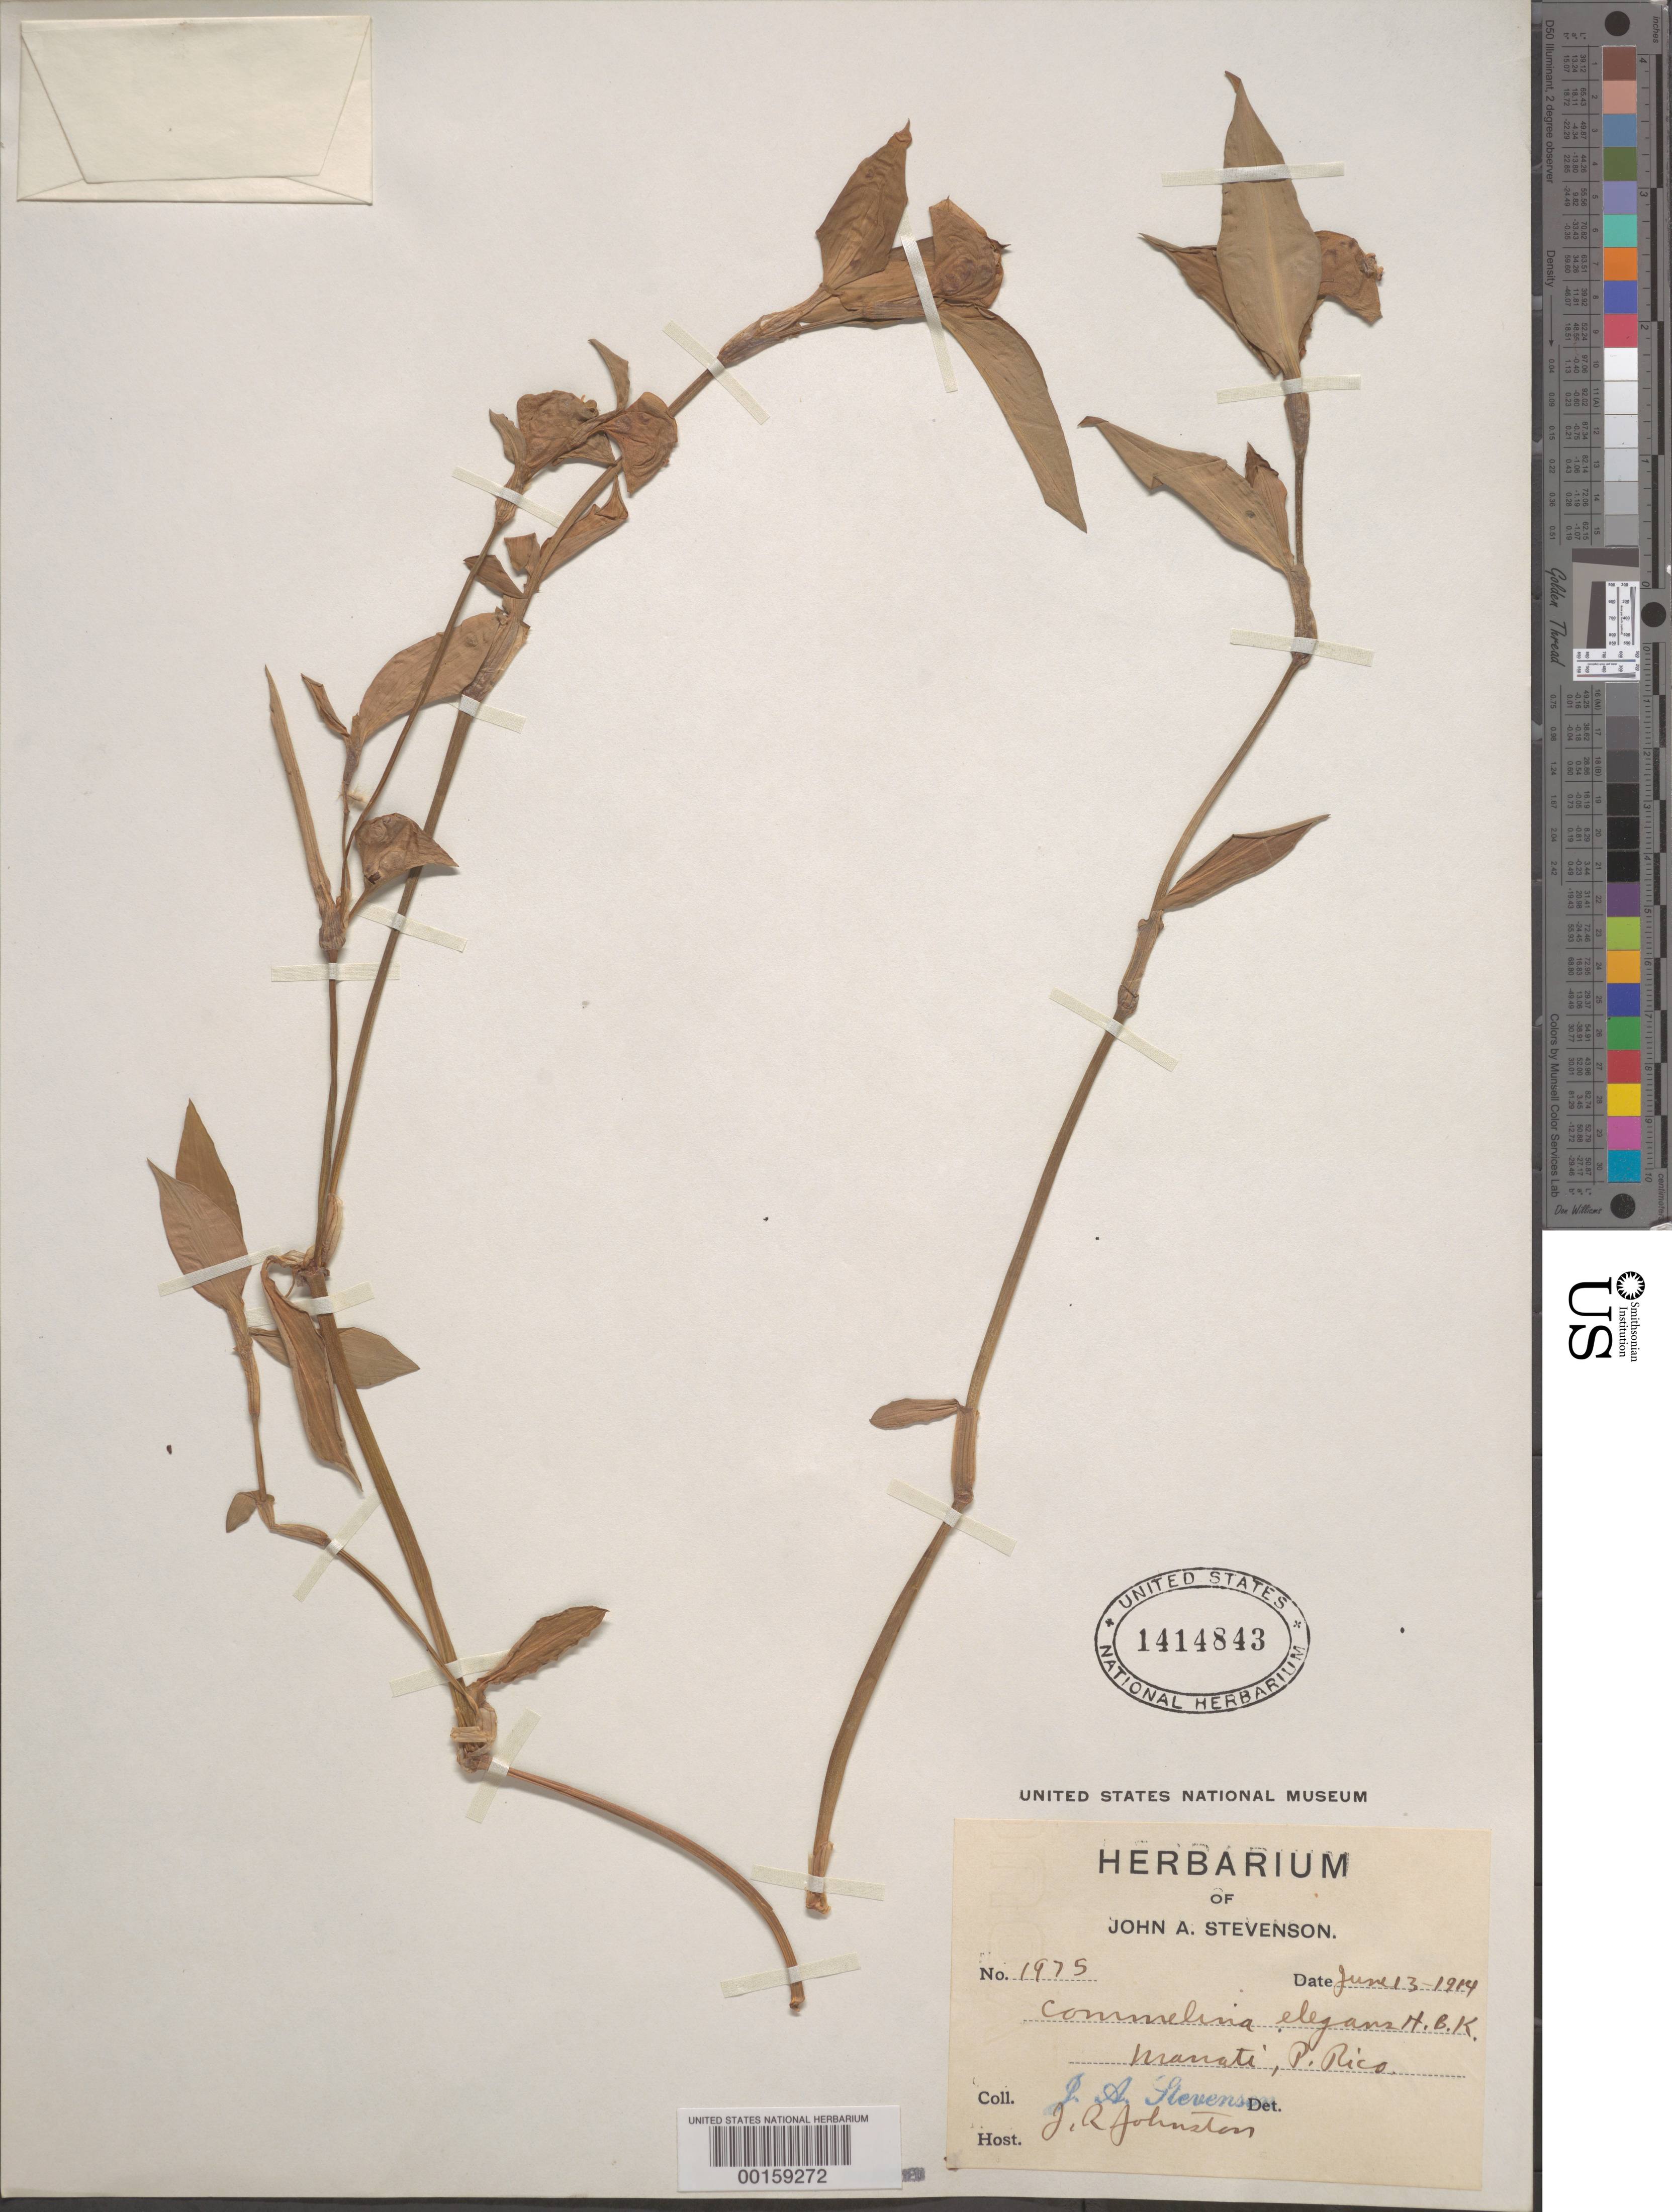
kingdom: Plantae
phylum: Tracheophyta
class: Liliopsida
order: Commelinales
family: Commelinaceae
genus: Commelina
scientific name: Commelina erecta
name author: L.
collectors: J. Stevenson & J. Johnston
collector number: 1975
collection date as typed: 13 Jun 1914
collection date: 1914-06-13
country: Puerto Rico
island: Greater Antilles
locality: Manati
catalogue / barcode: US 1414843